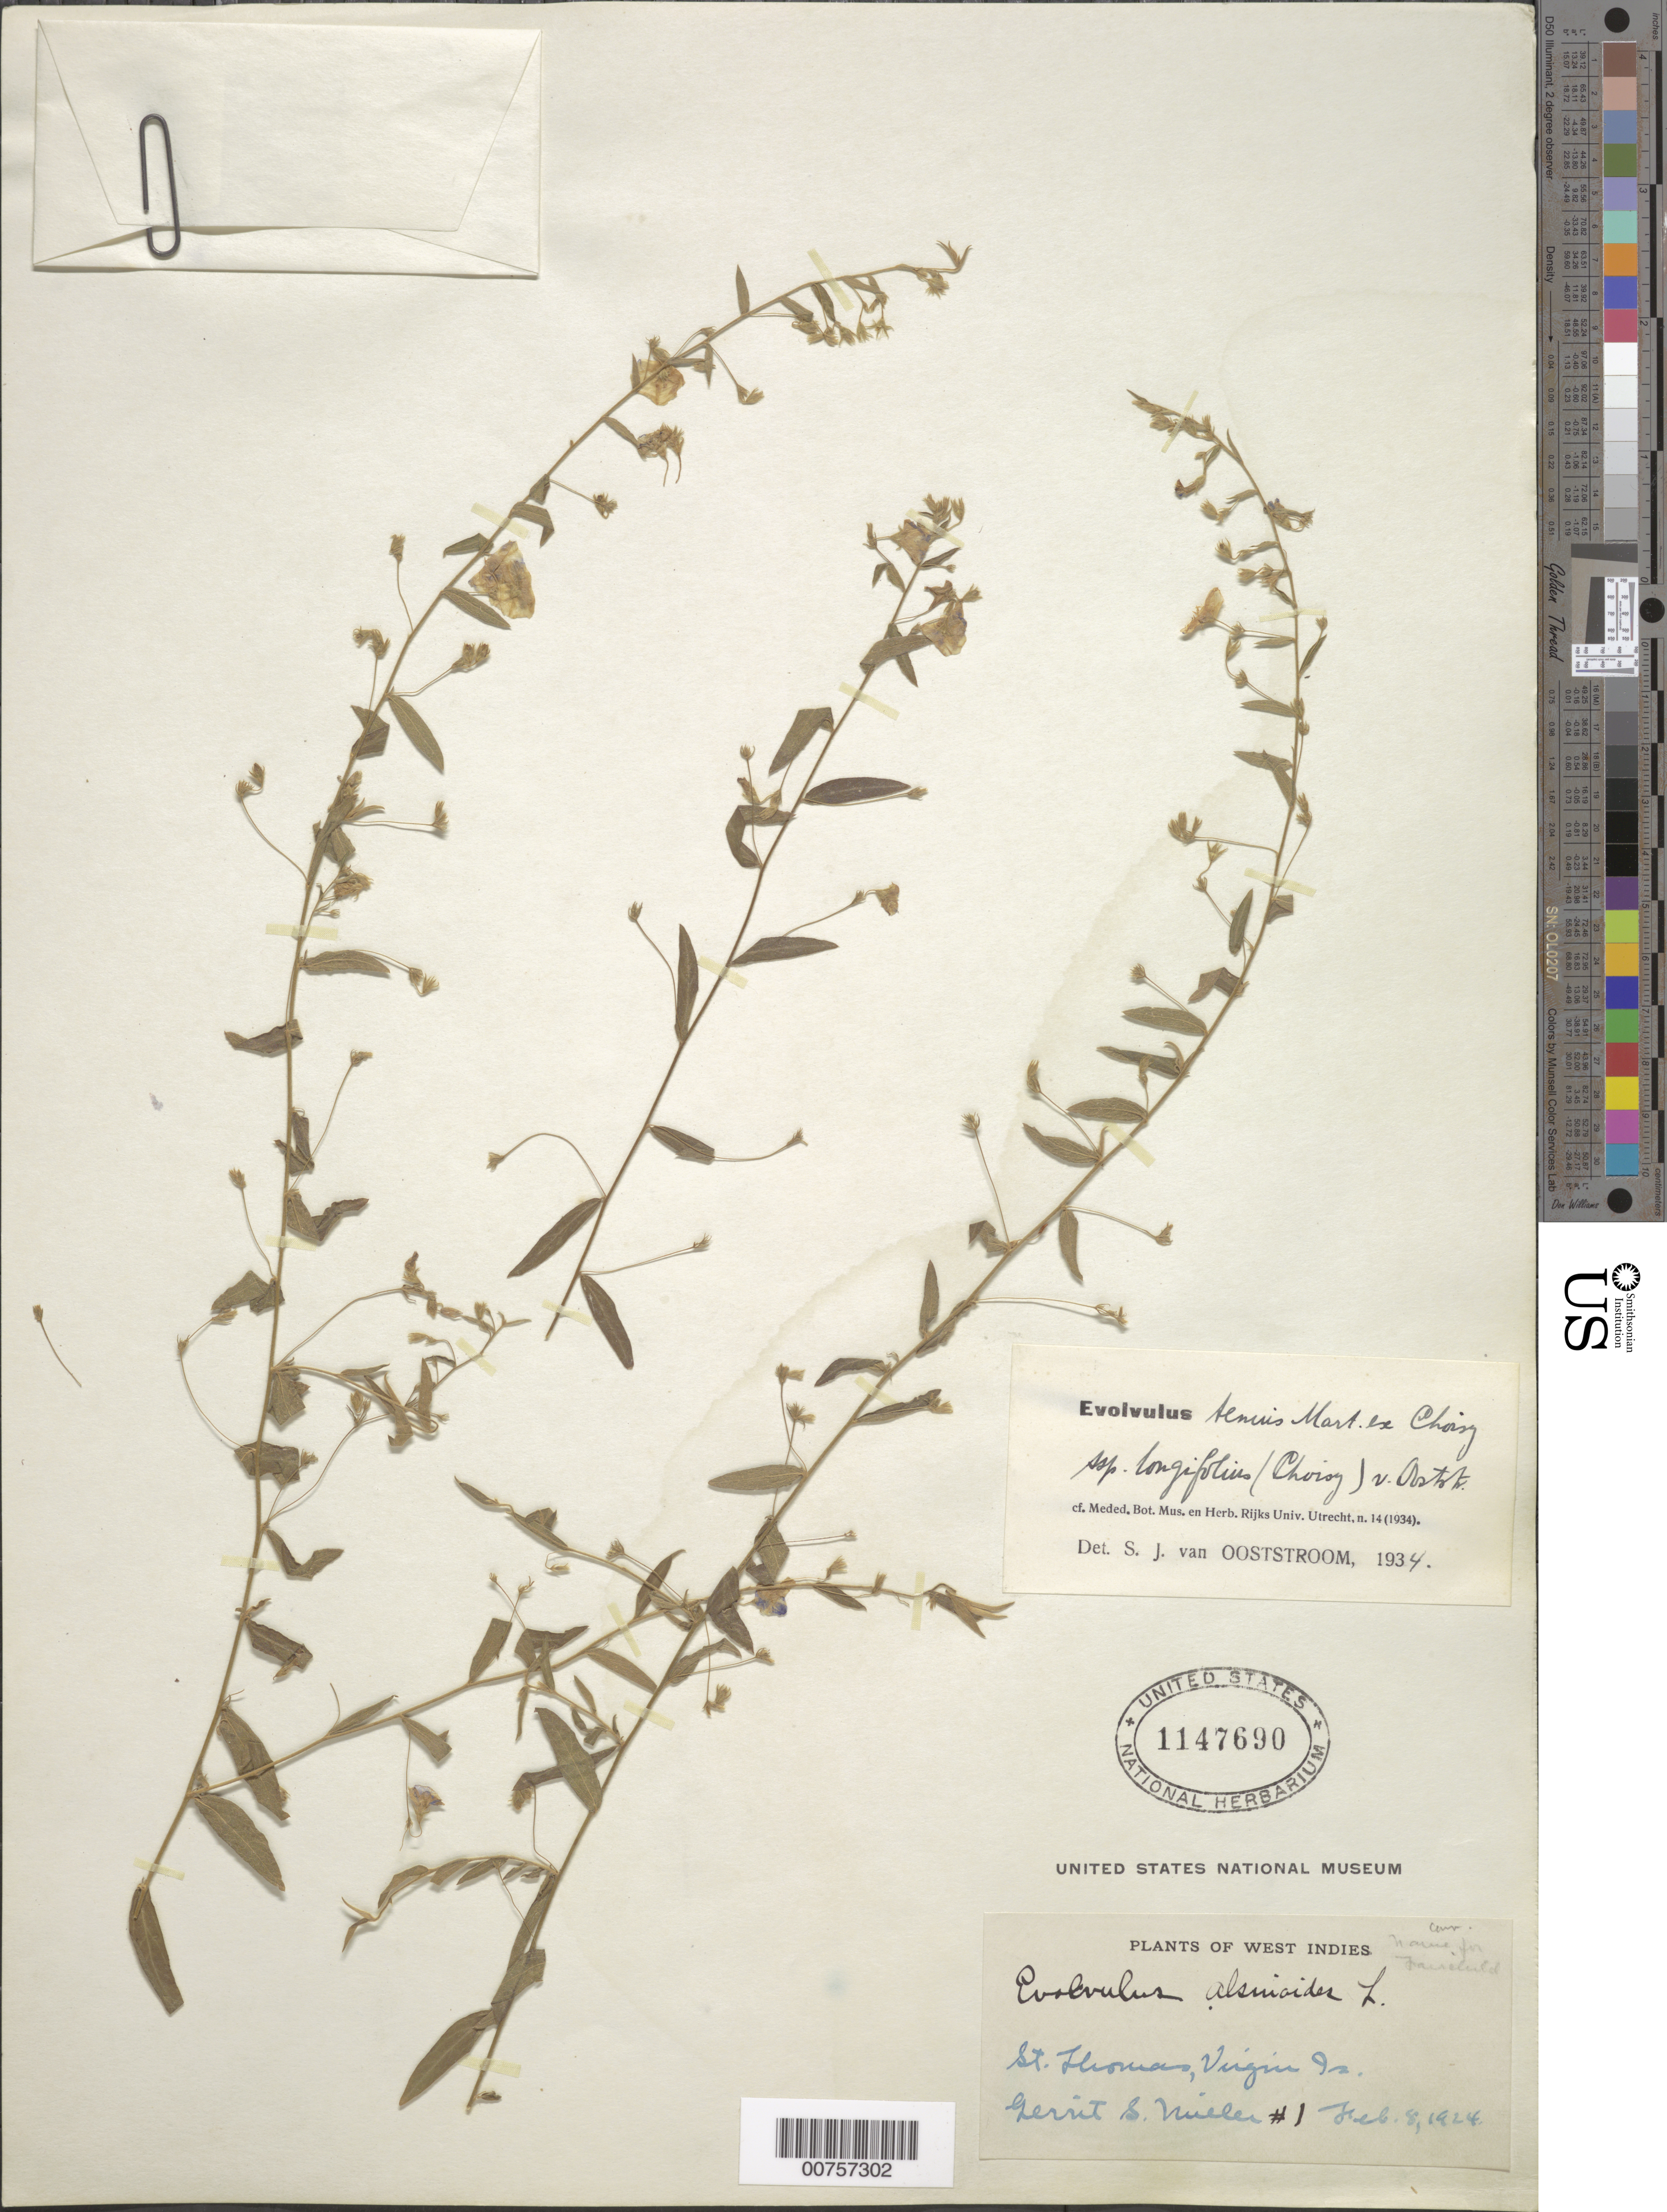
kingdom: Plantae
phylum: Tracheophyta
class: Magnoliopsida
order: Solanales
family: Convolvulaceae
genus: Evolvulus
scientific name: Evolvulus tenuis subsp. longifolius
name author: Mart. ex Choisy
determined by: Ooststroom, S. J. van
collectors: G. S. Miller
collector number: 1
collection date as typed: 08 Feb 1924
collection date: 1924-02-08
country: U.S. Virgin Islands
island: St. Thomas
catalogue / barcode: US 1147690